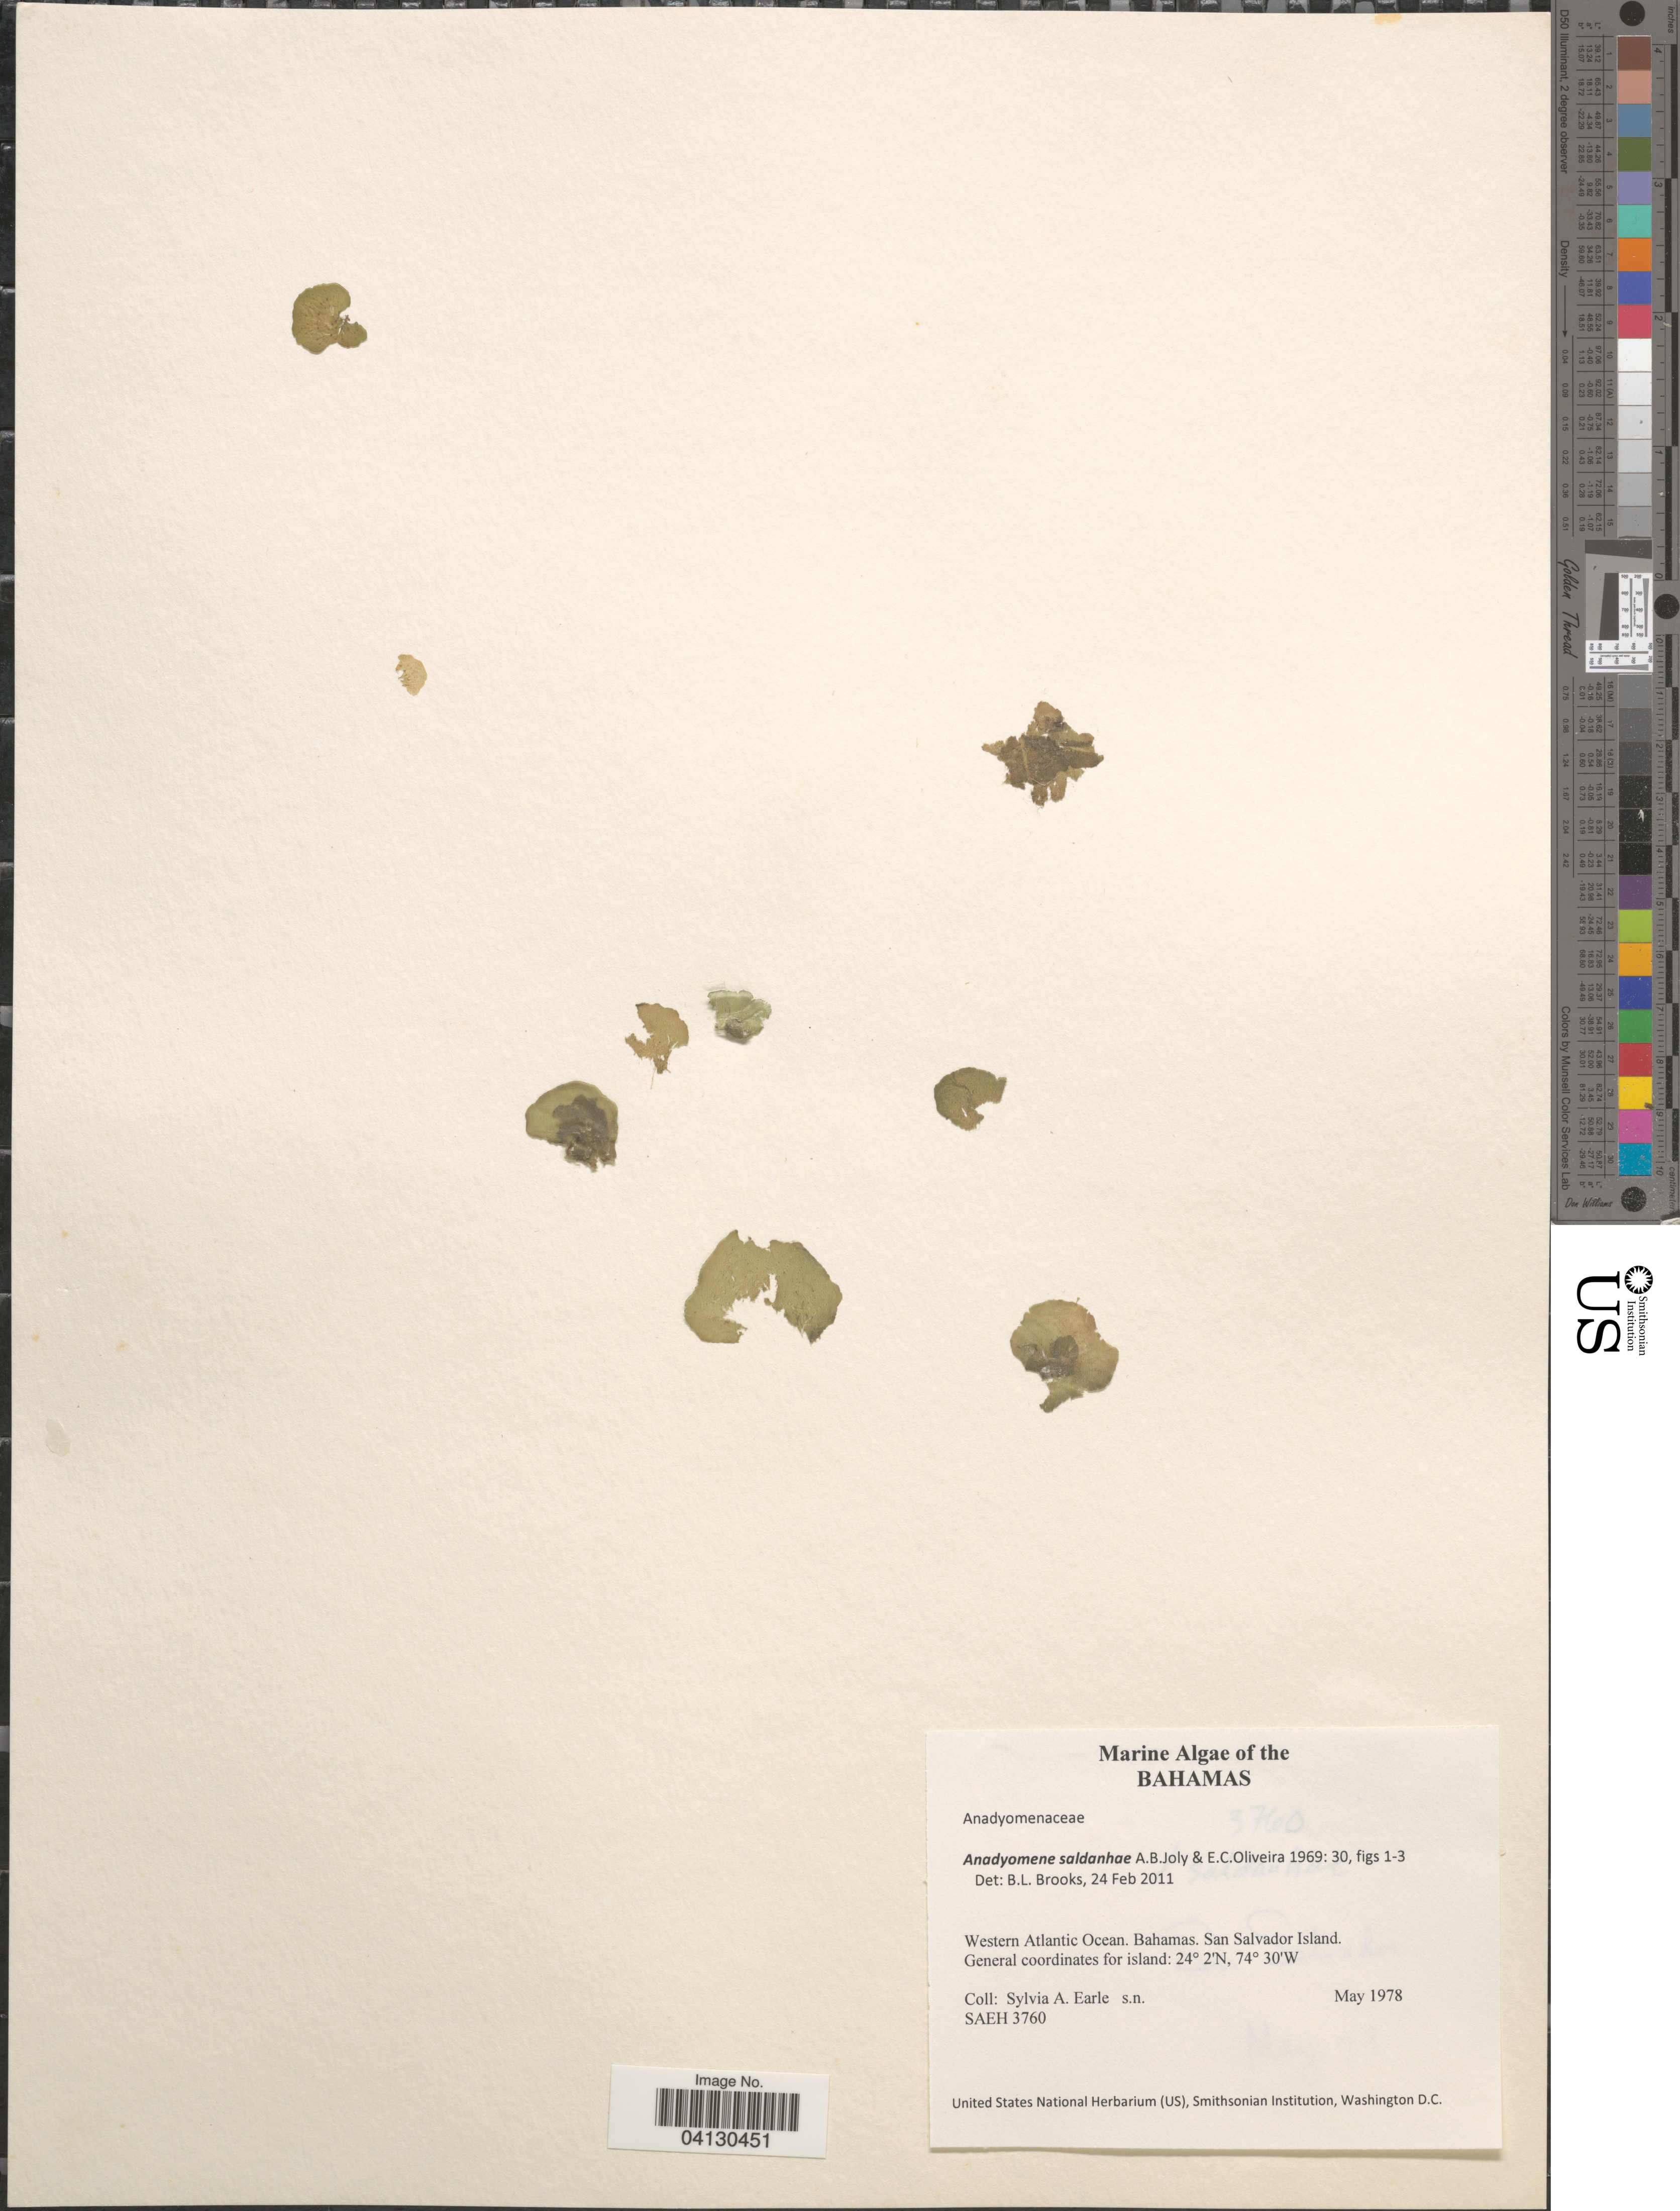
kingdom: Plantae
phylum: Chlorophyta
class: Ulvophyceae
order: Cladophorales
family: Anadyomenaceae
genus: Anadyomene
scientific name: Anadyomene saldanhae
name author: A.B. Joly & E.C. Oliveira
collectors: S. A. Earle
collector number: SAEH3760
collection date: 1978-05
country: Bahamas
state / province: San Salvador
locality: Western Atlantic Ocean. San Salvador Island.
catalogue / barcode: US 329165